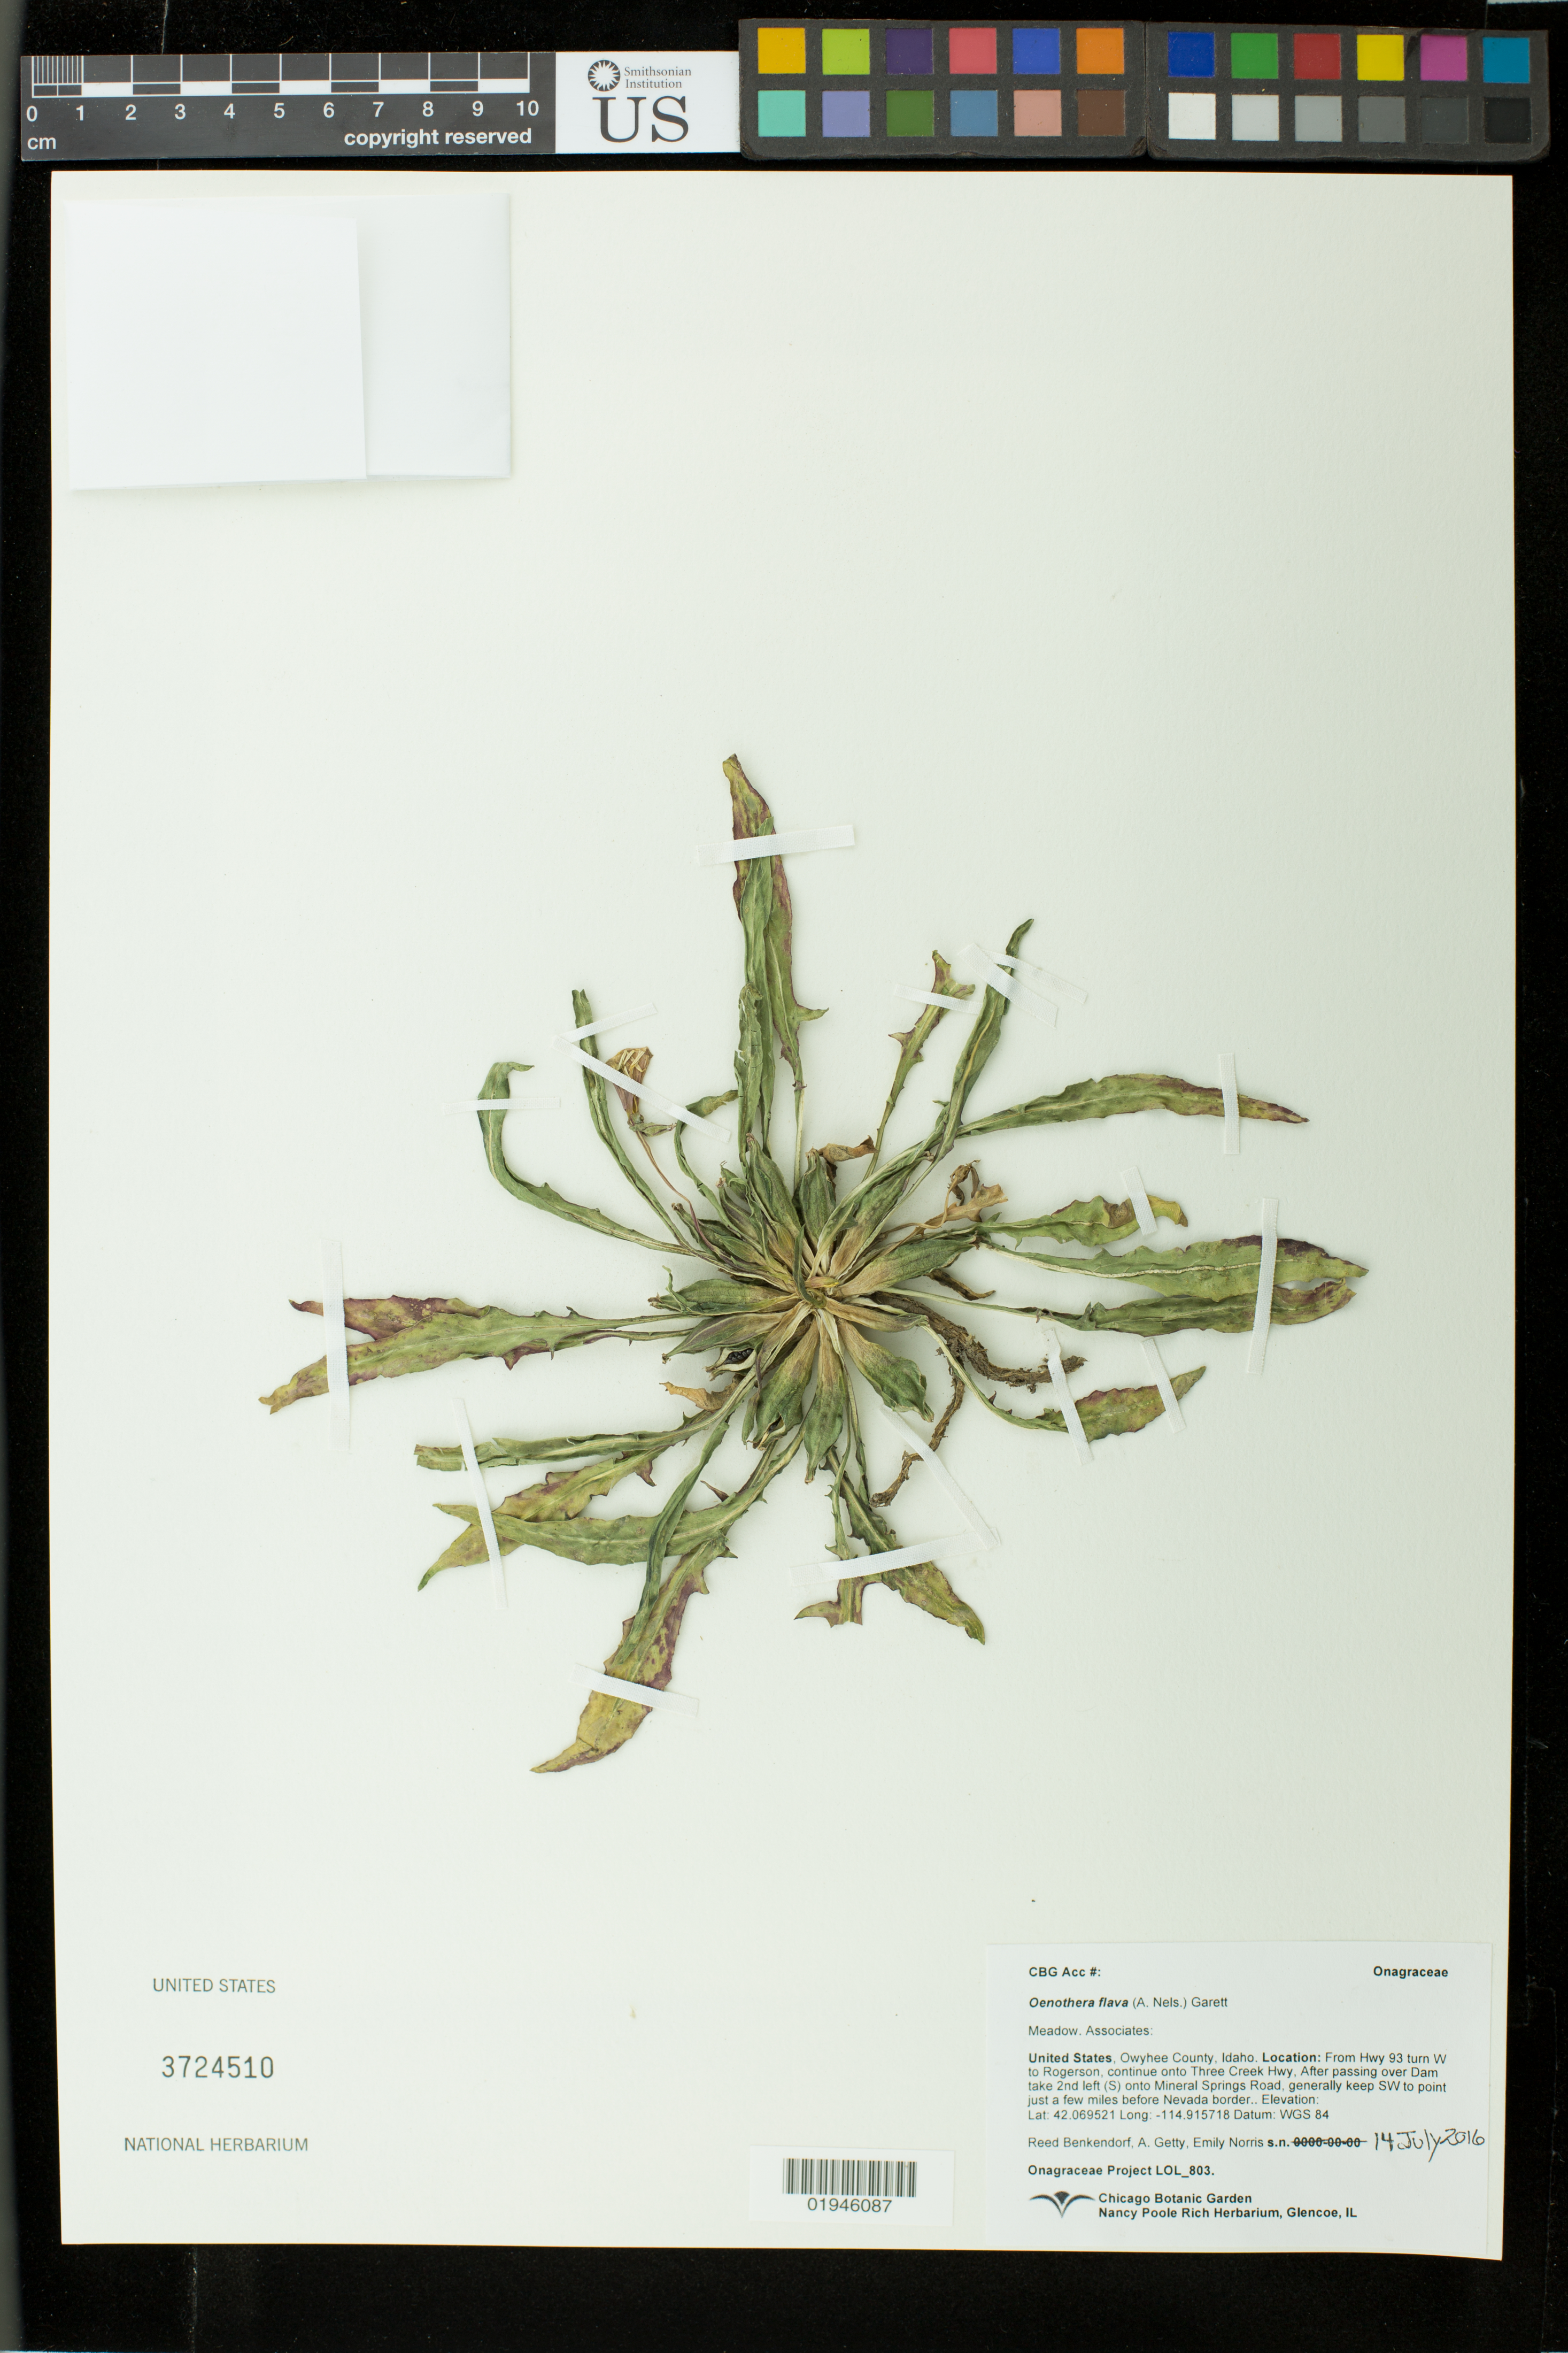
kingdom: Plantae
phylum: Tracheophyta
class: Magnoliopsida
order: Myrtales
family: Onagraceae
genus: Oenothera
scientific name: Oenothera flava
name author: (A. Nelson) Garrett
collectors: R. Benkendorf, A. Getty & E. Norris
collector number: LOL 803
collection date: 2016-07-14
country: United States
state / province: Idaho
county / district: Owyhee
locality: Mineral Springs Meadows, from Hwy 93 turn W to Rogerson, continue onto Three Creek Hwy, After passing over Dam take 2nd left (S) onto Mineral Springs Road, generally keep SW to point just a few miles before Nevada border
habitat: Meadow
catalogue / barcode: US 3724510